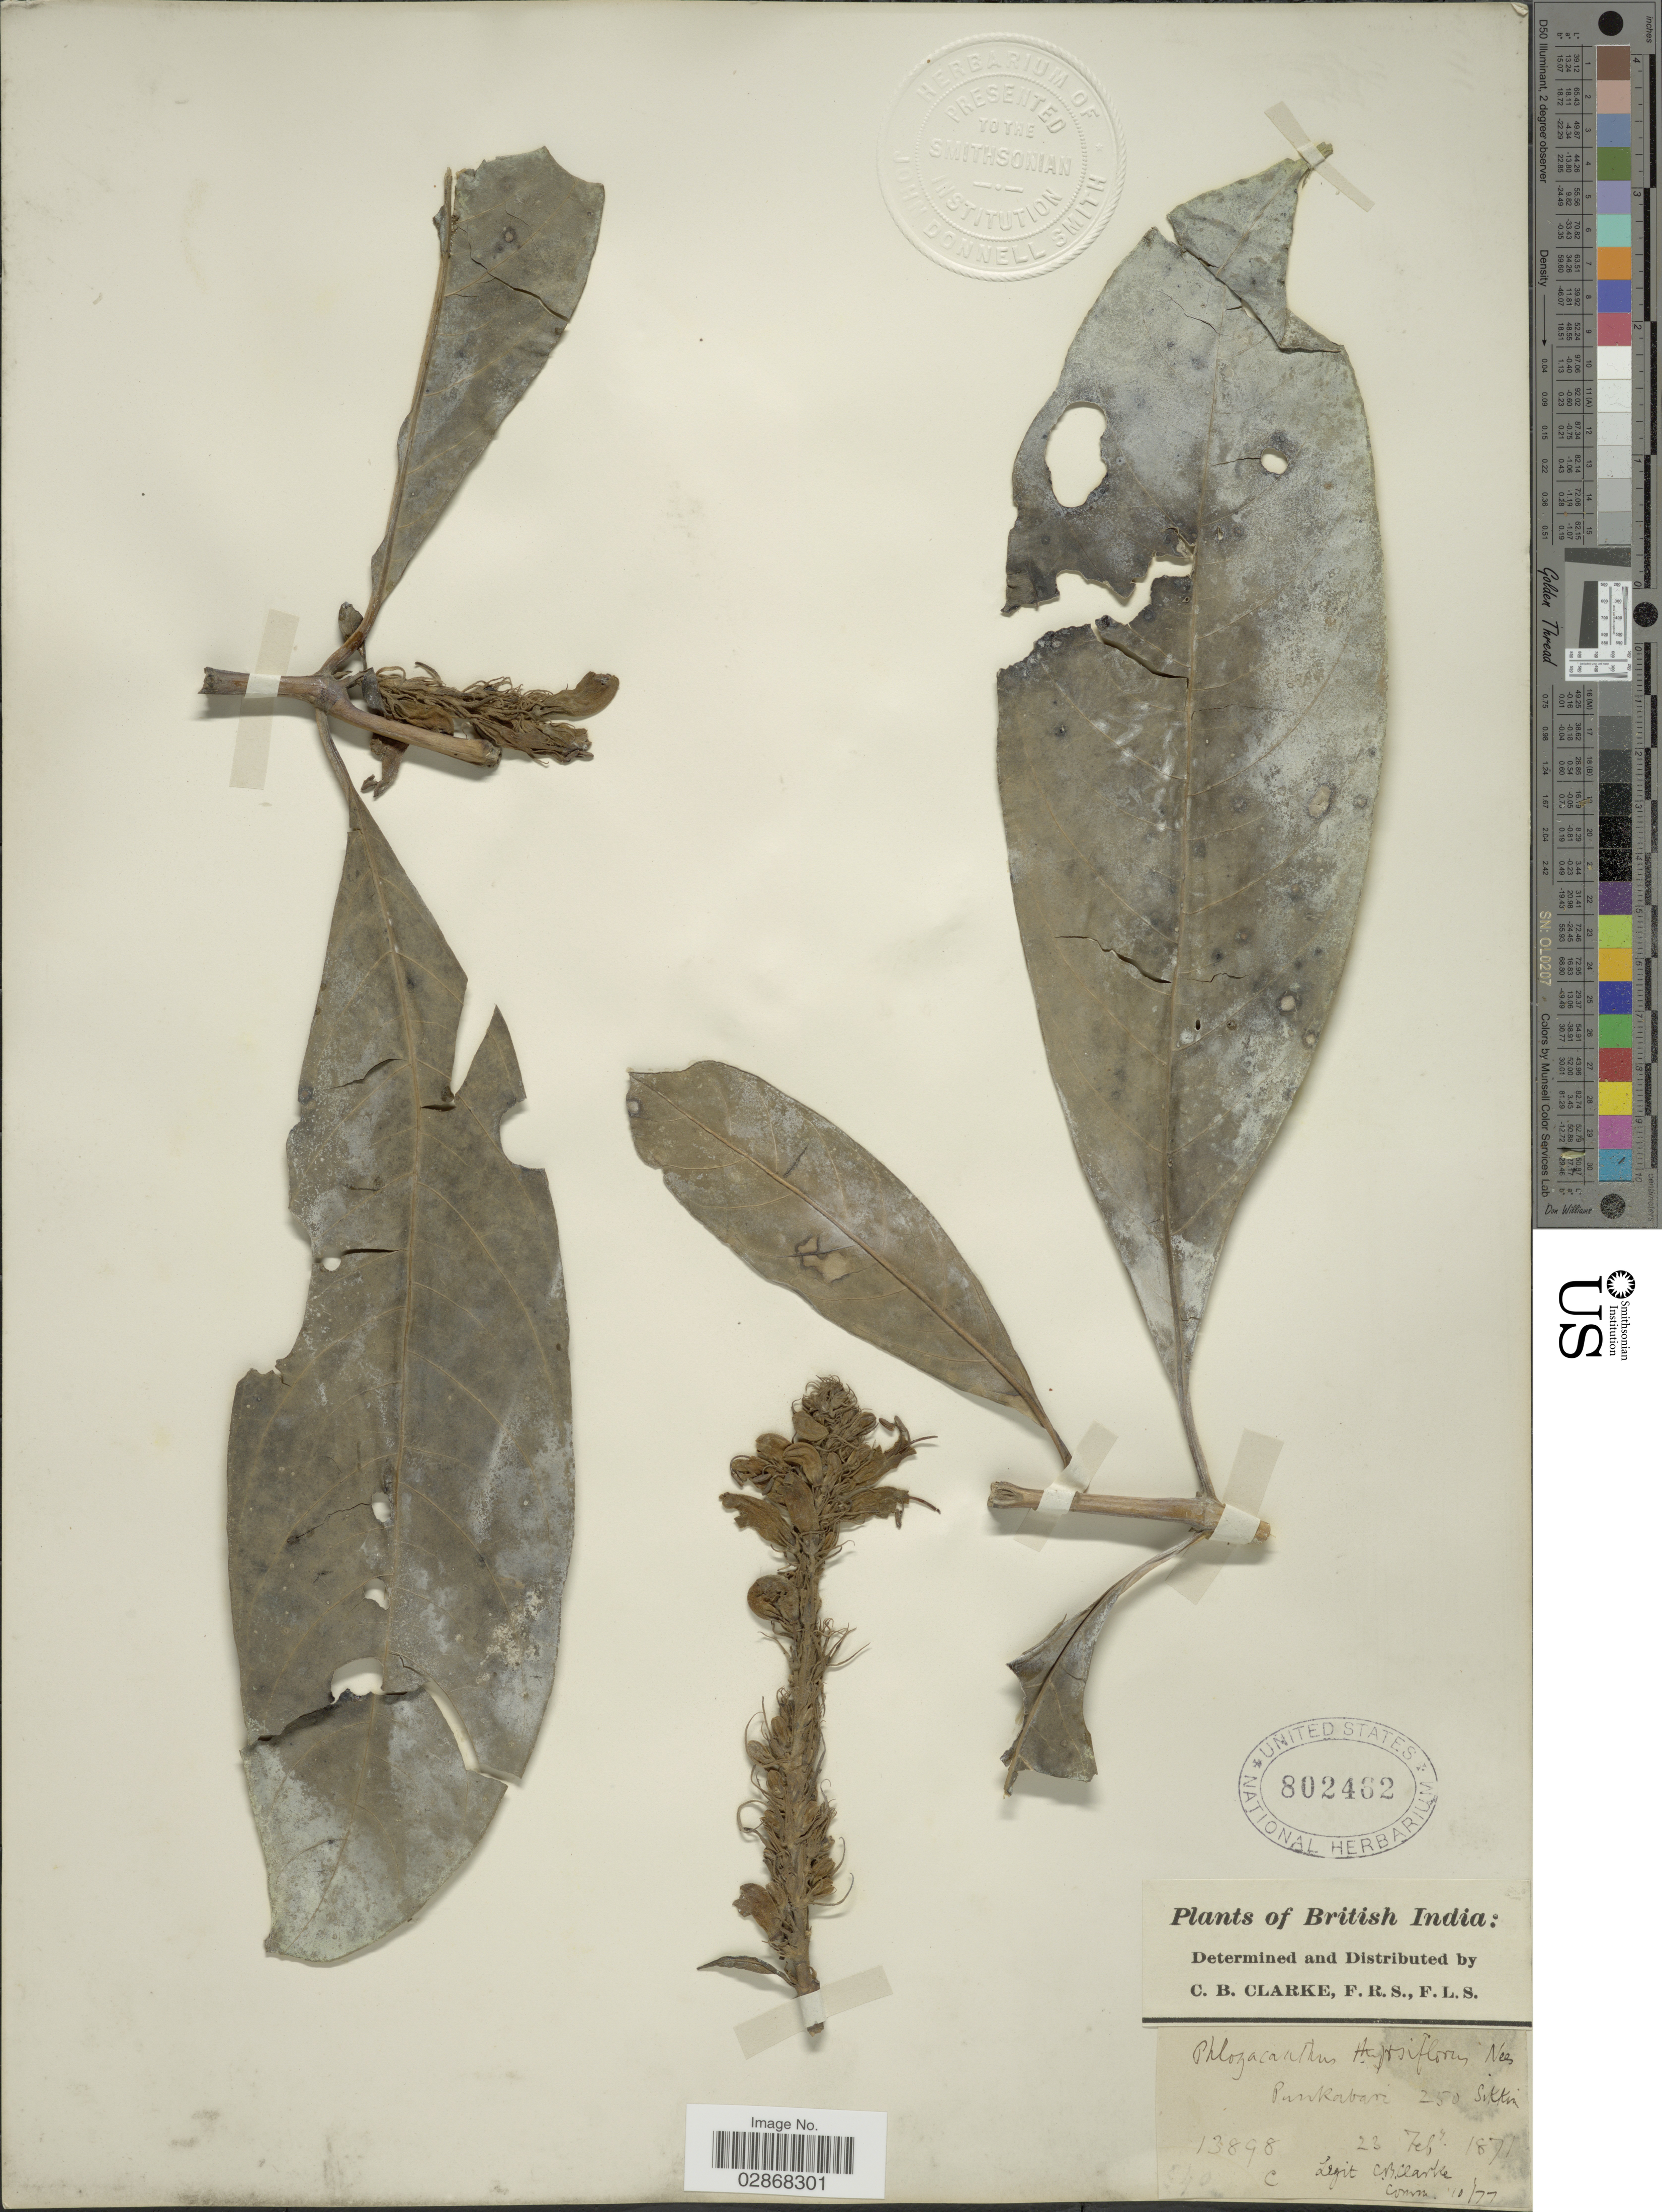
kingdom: Plantae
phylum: Tracheophyta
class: Magnoliopsida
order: Lamiales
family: Acanthaceae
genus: Phlogacanthus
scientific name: Phlogacanthus thyrsiflorus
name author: Craib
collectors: C. B. Clarke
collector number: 13898C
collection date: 1871-02-23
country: India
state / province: Sikkim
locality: British India, Punkabari, Sikkim.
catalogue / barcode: US 802462